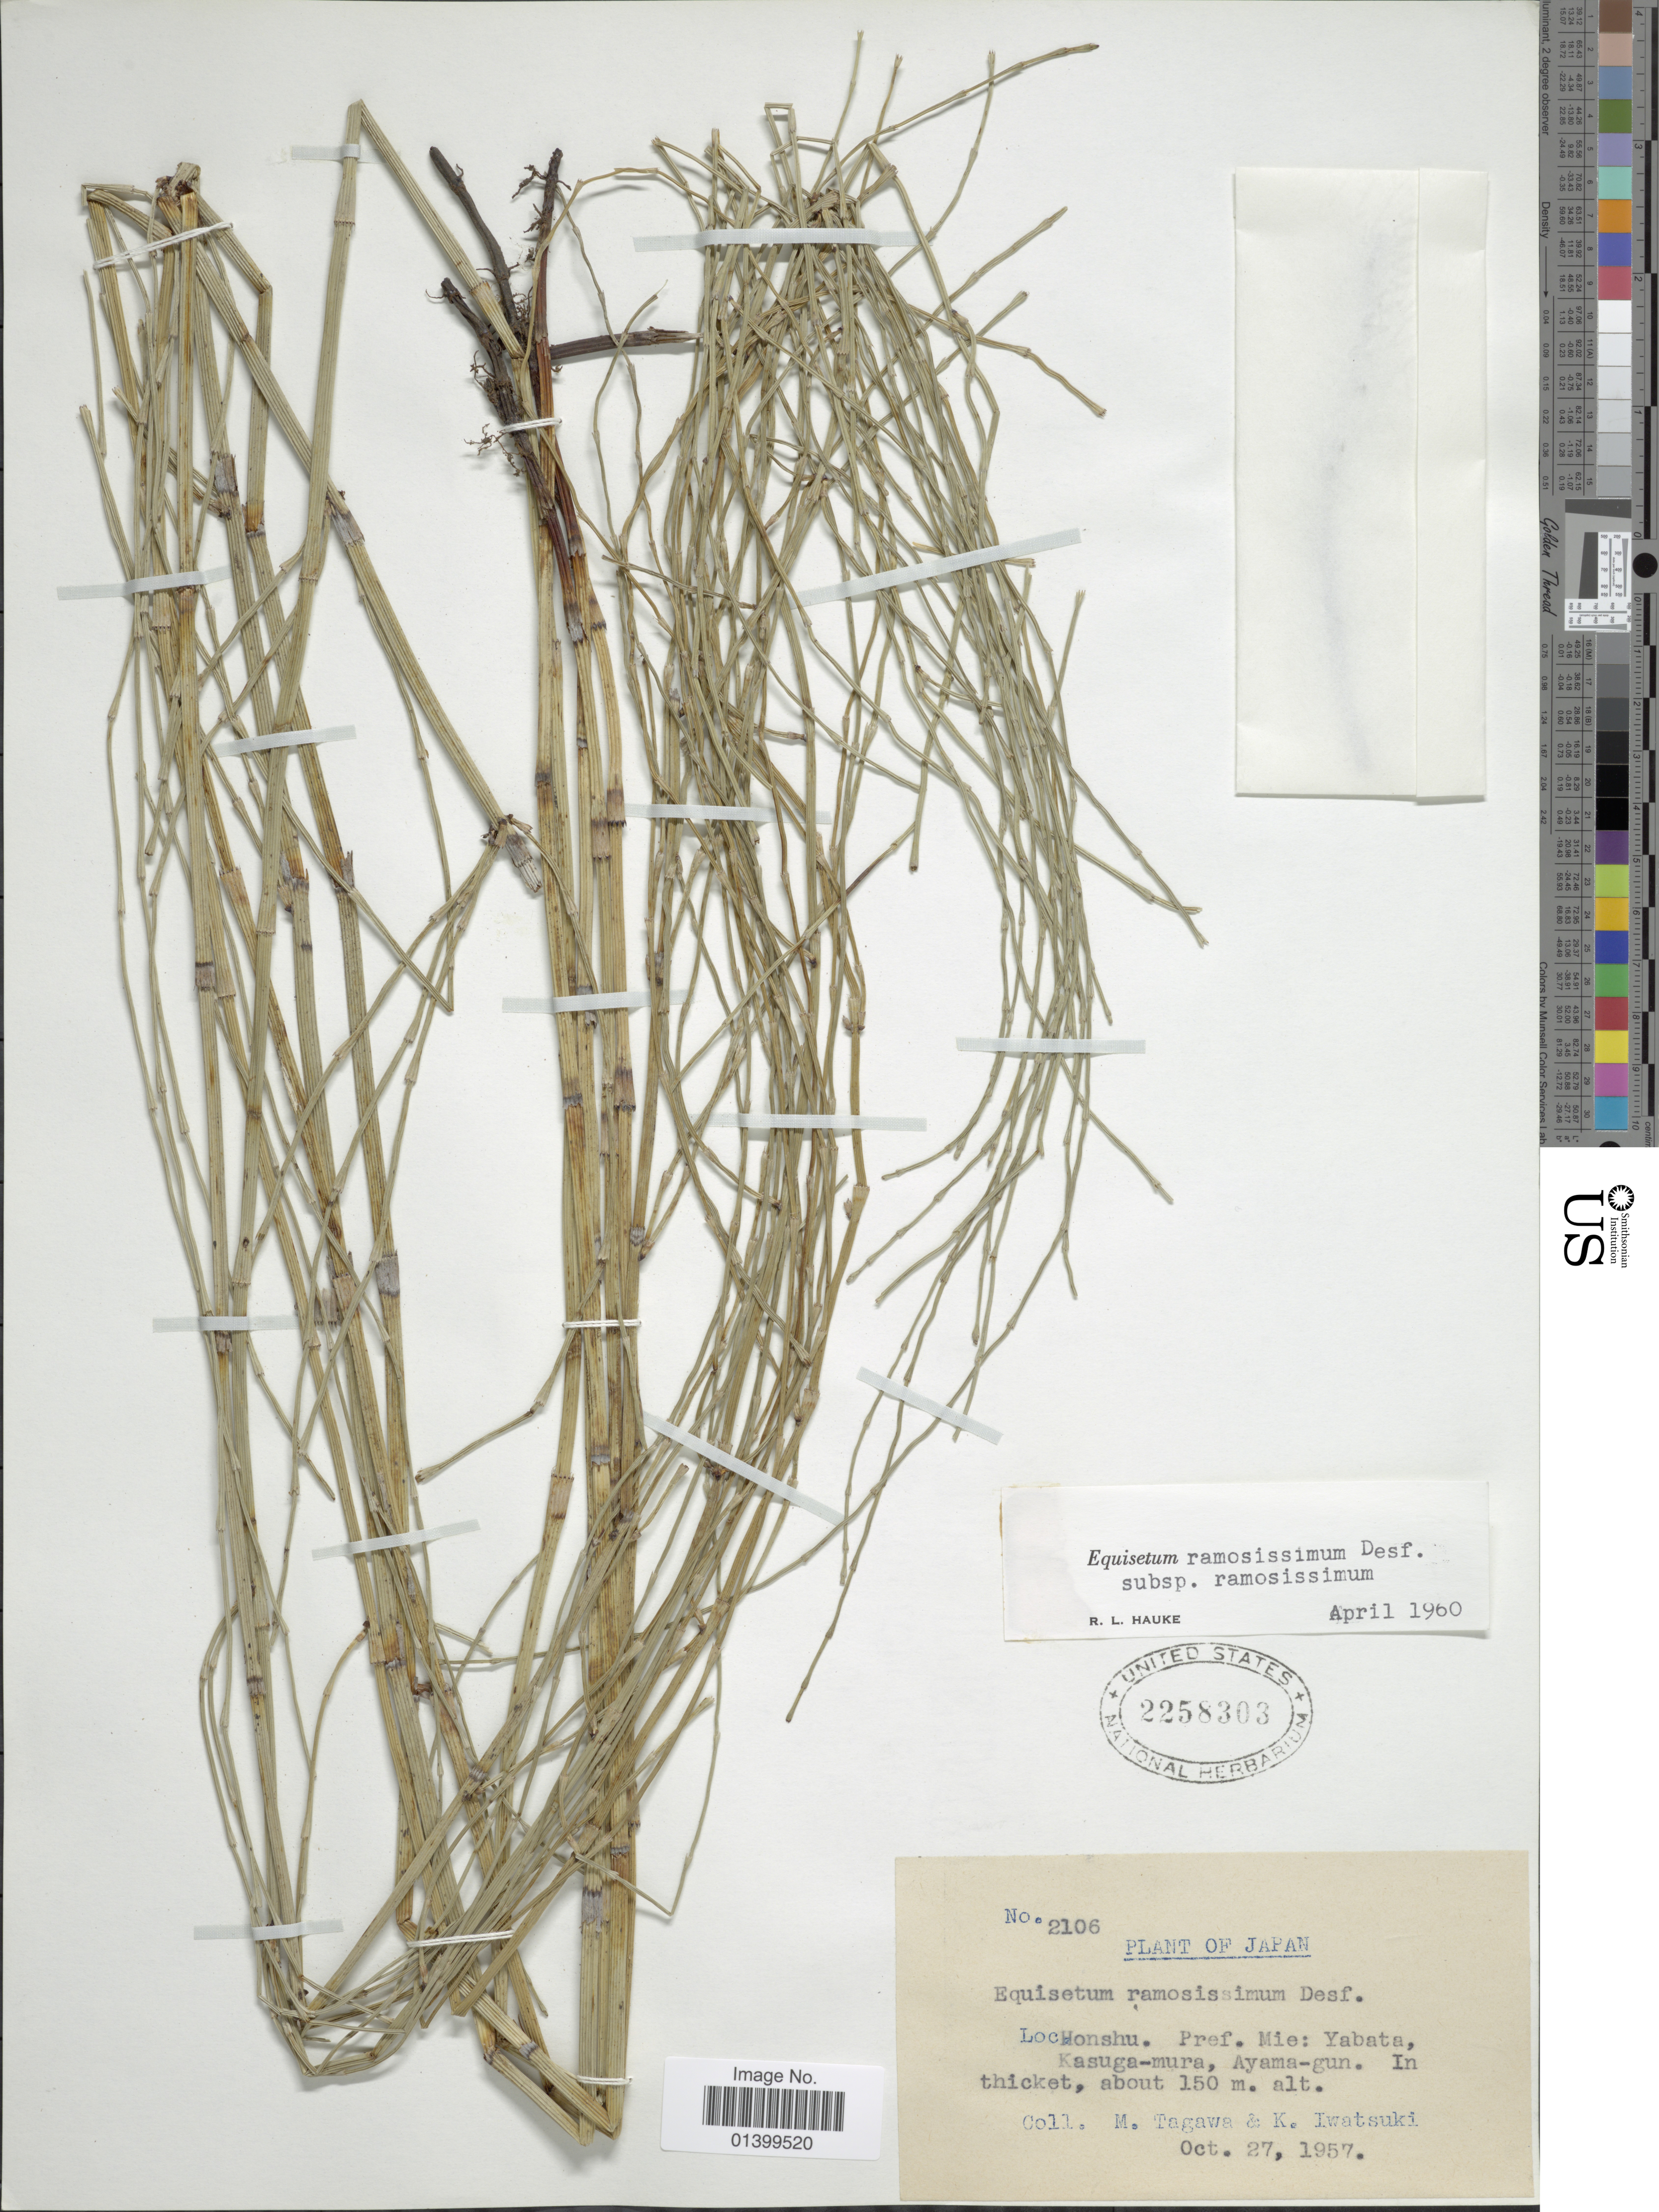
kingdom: Plantae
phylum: Tracheophyta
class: Polypodiopsida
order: Equisetales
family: Equisetaceae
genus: Equisetum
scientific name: Equisetum ramosissimum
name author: Desf.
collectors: M. Tagawa & K. Iwatsuki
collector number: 2106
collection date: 1957-10-27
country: Japan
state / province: Mie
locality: Honshu. Pref. Mie: Yabata, Kasuga-mura, Ayama-gun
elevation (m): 150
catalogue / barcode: US 2258303